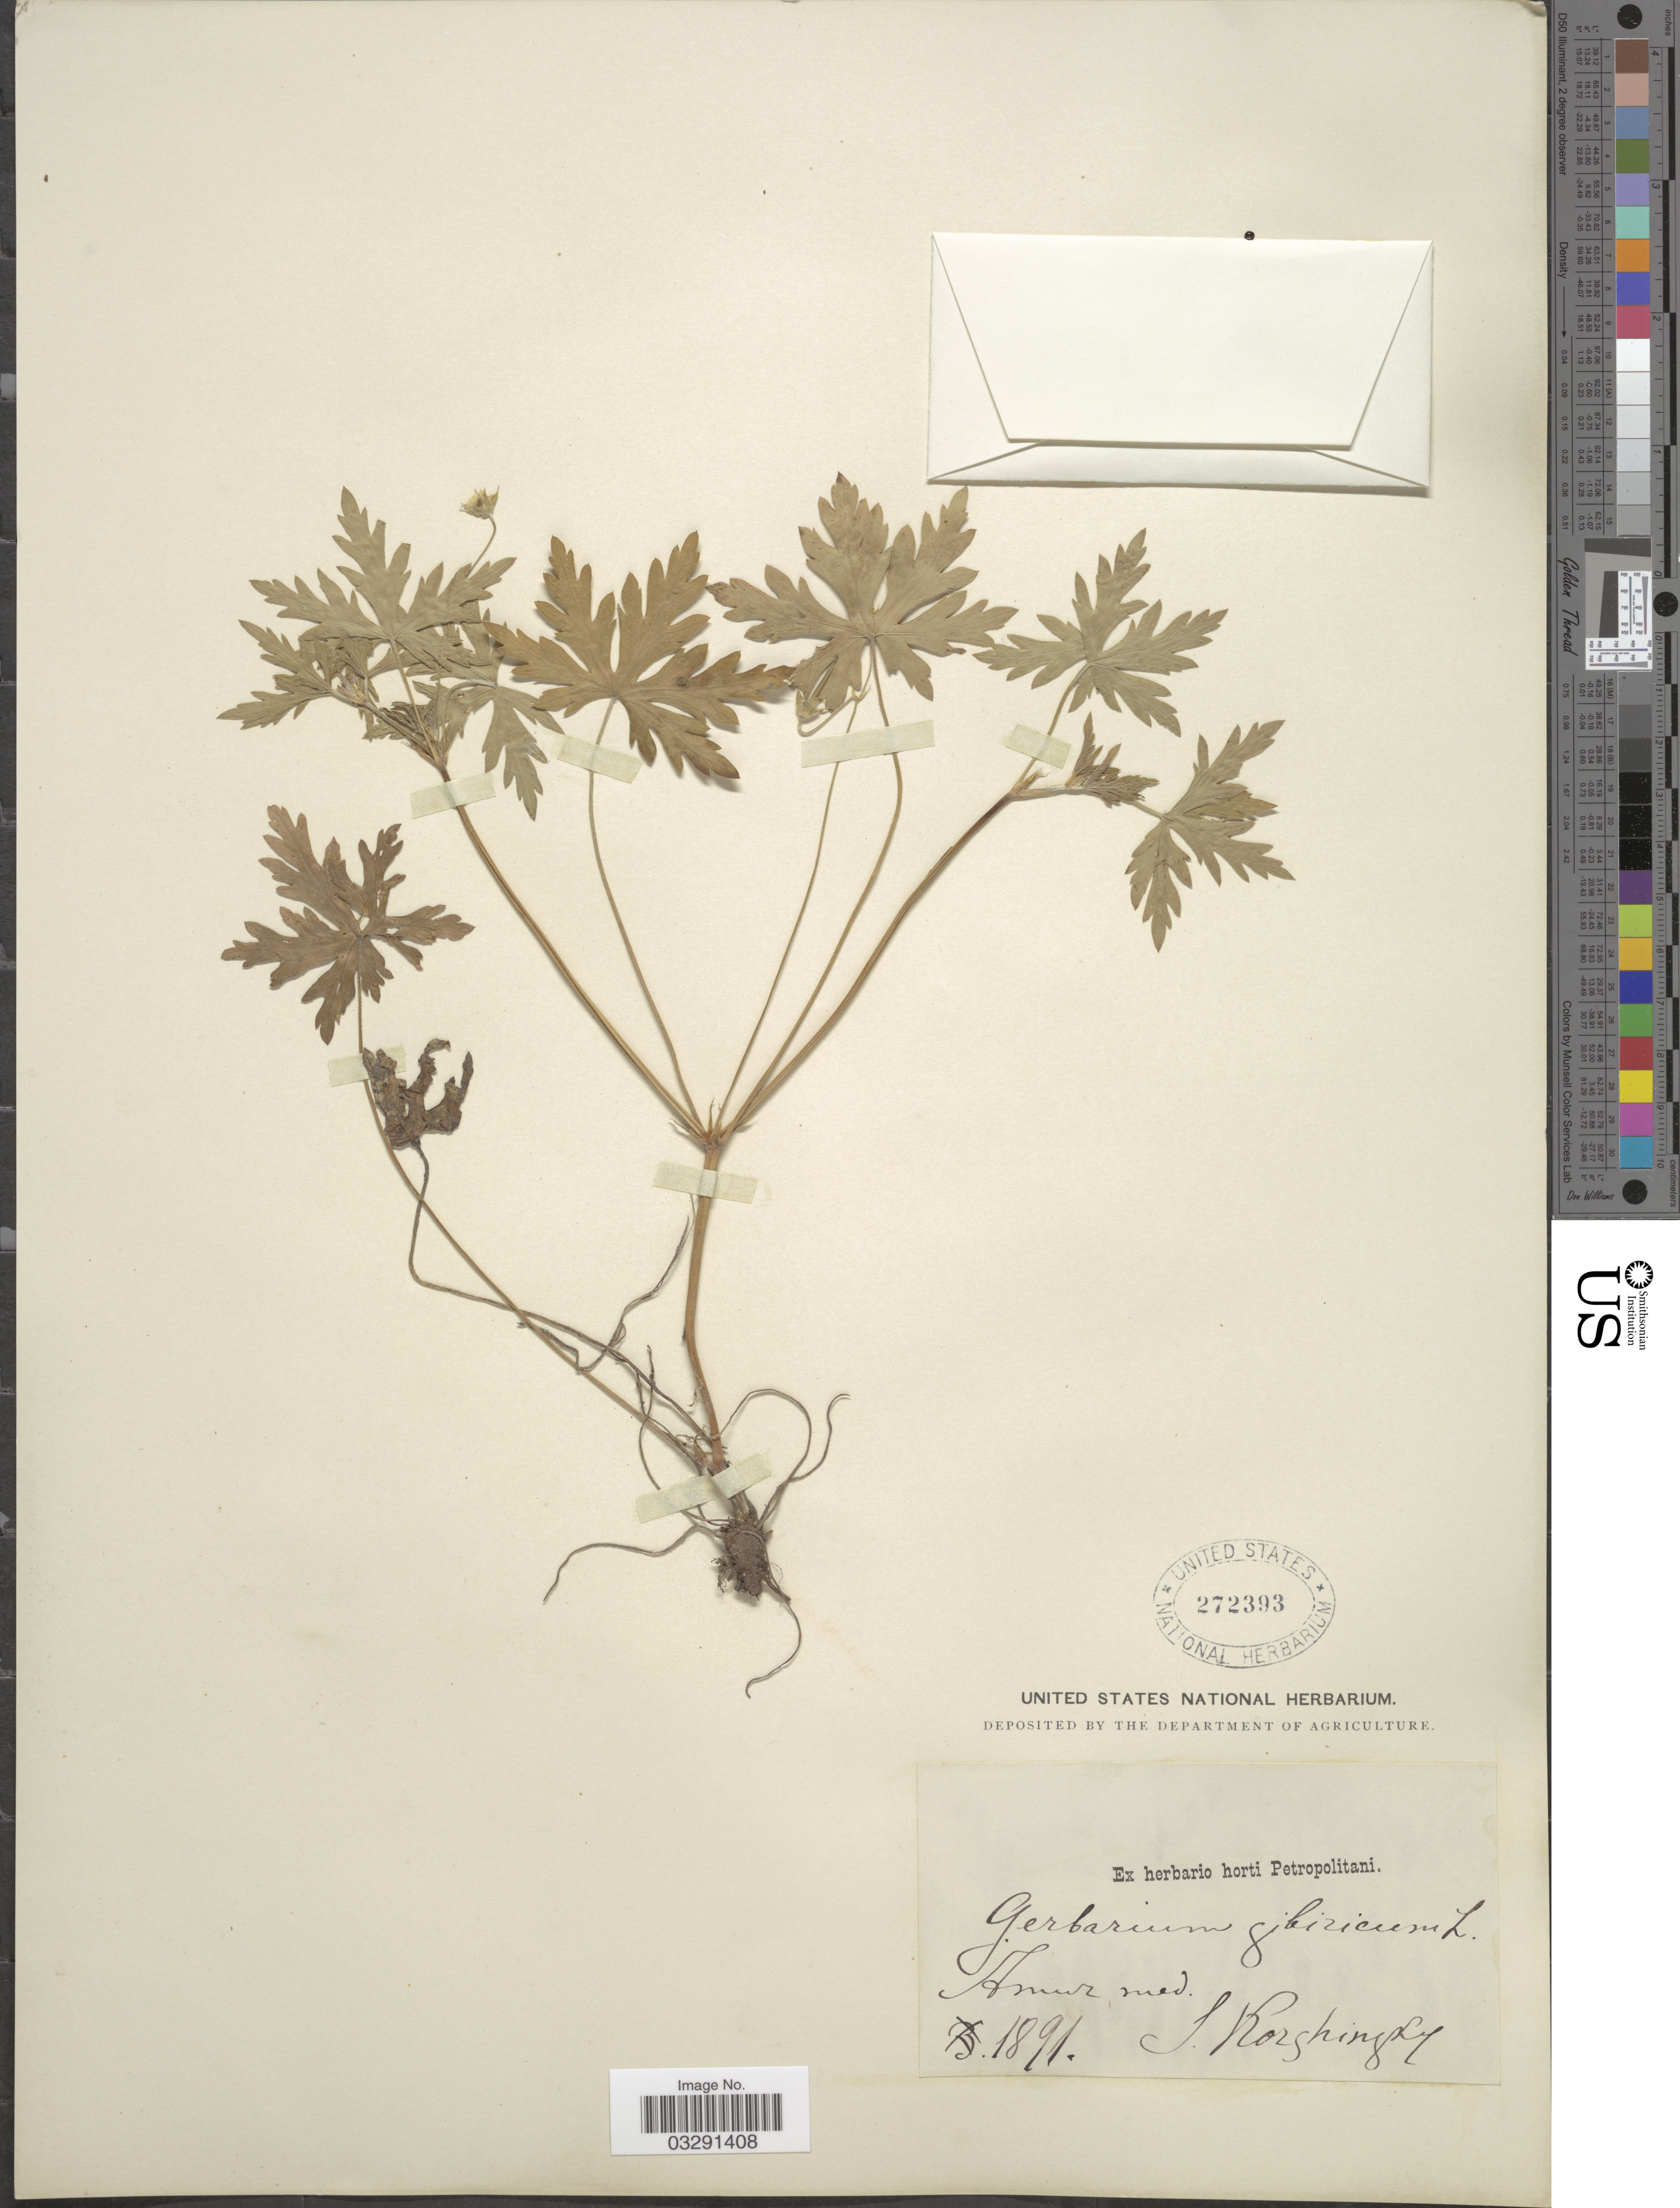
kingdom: Plantae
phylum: Tracheophyta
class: Magnoliopsida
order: Geraniales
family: Geraniaceae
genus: Geranium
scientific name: Geranium sibiricum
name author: L.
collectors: S. I. Korshinsky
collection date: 1891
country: Russian Federation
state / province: Amur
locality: Amur med.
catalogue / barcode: US 272393